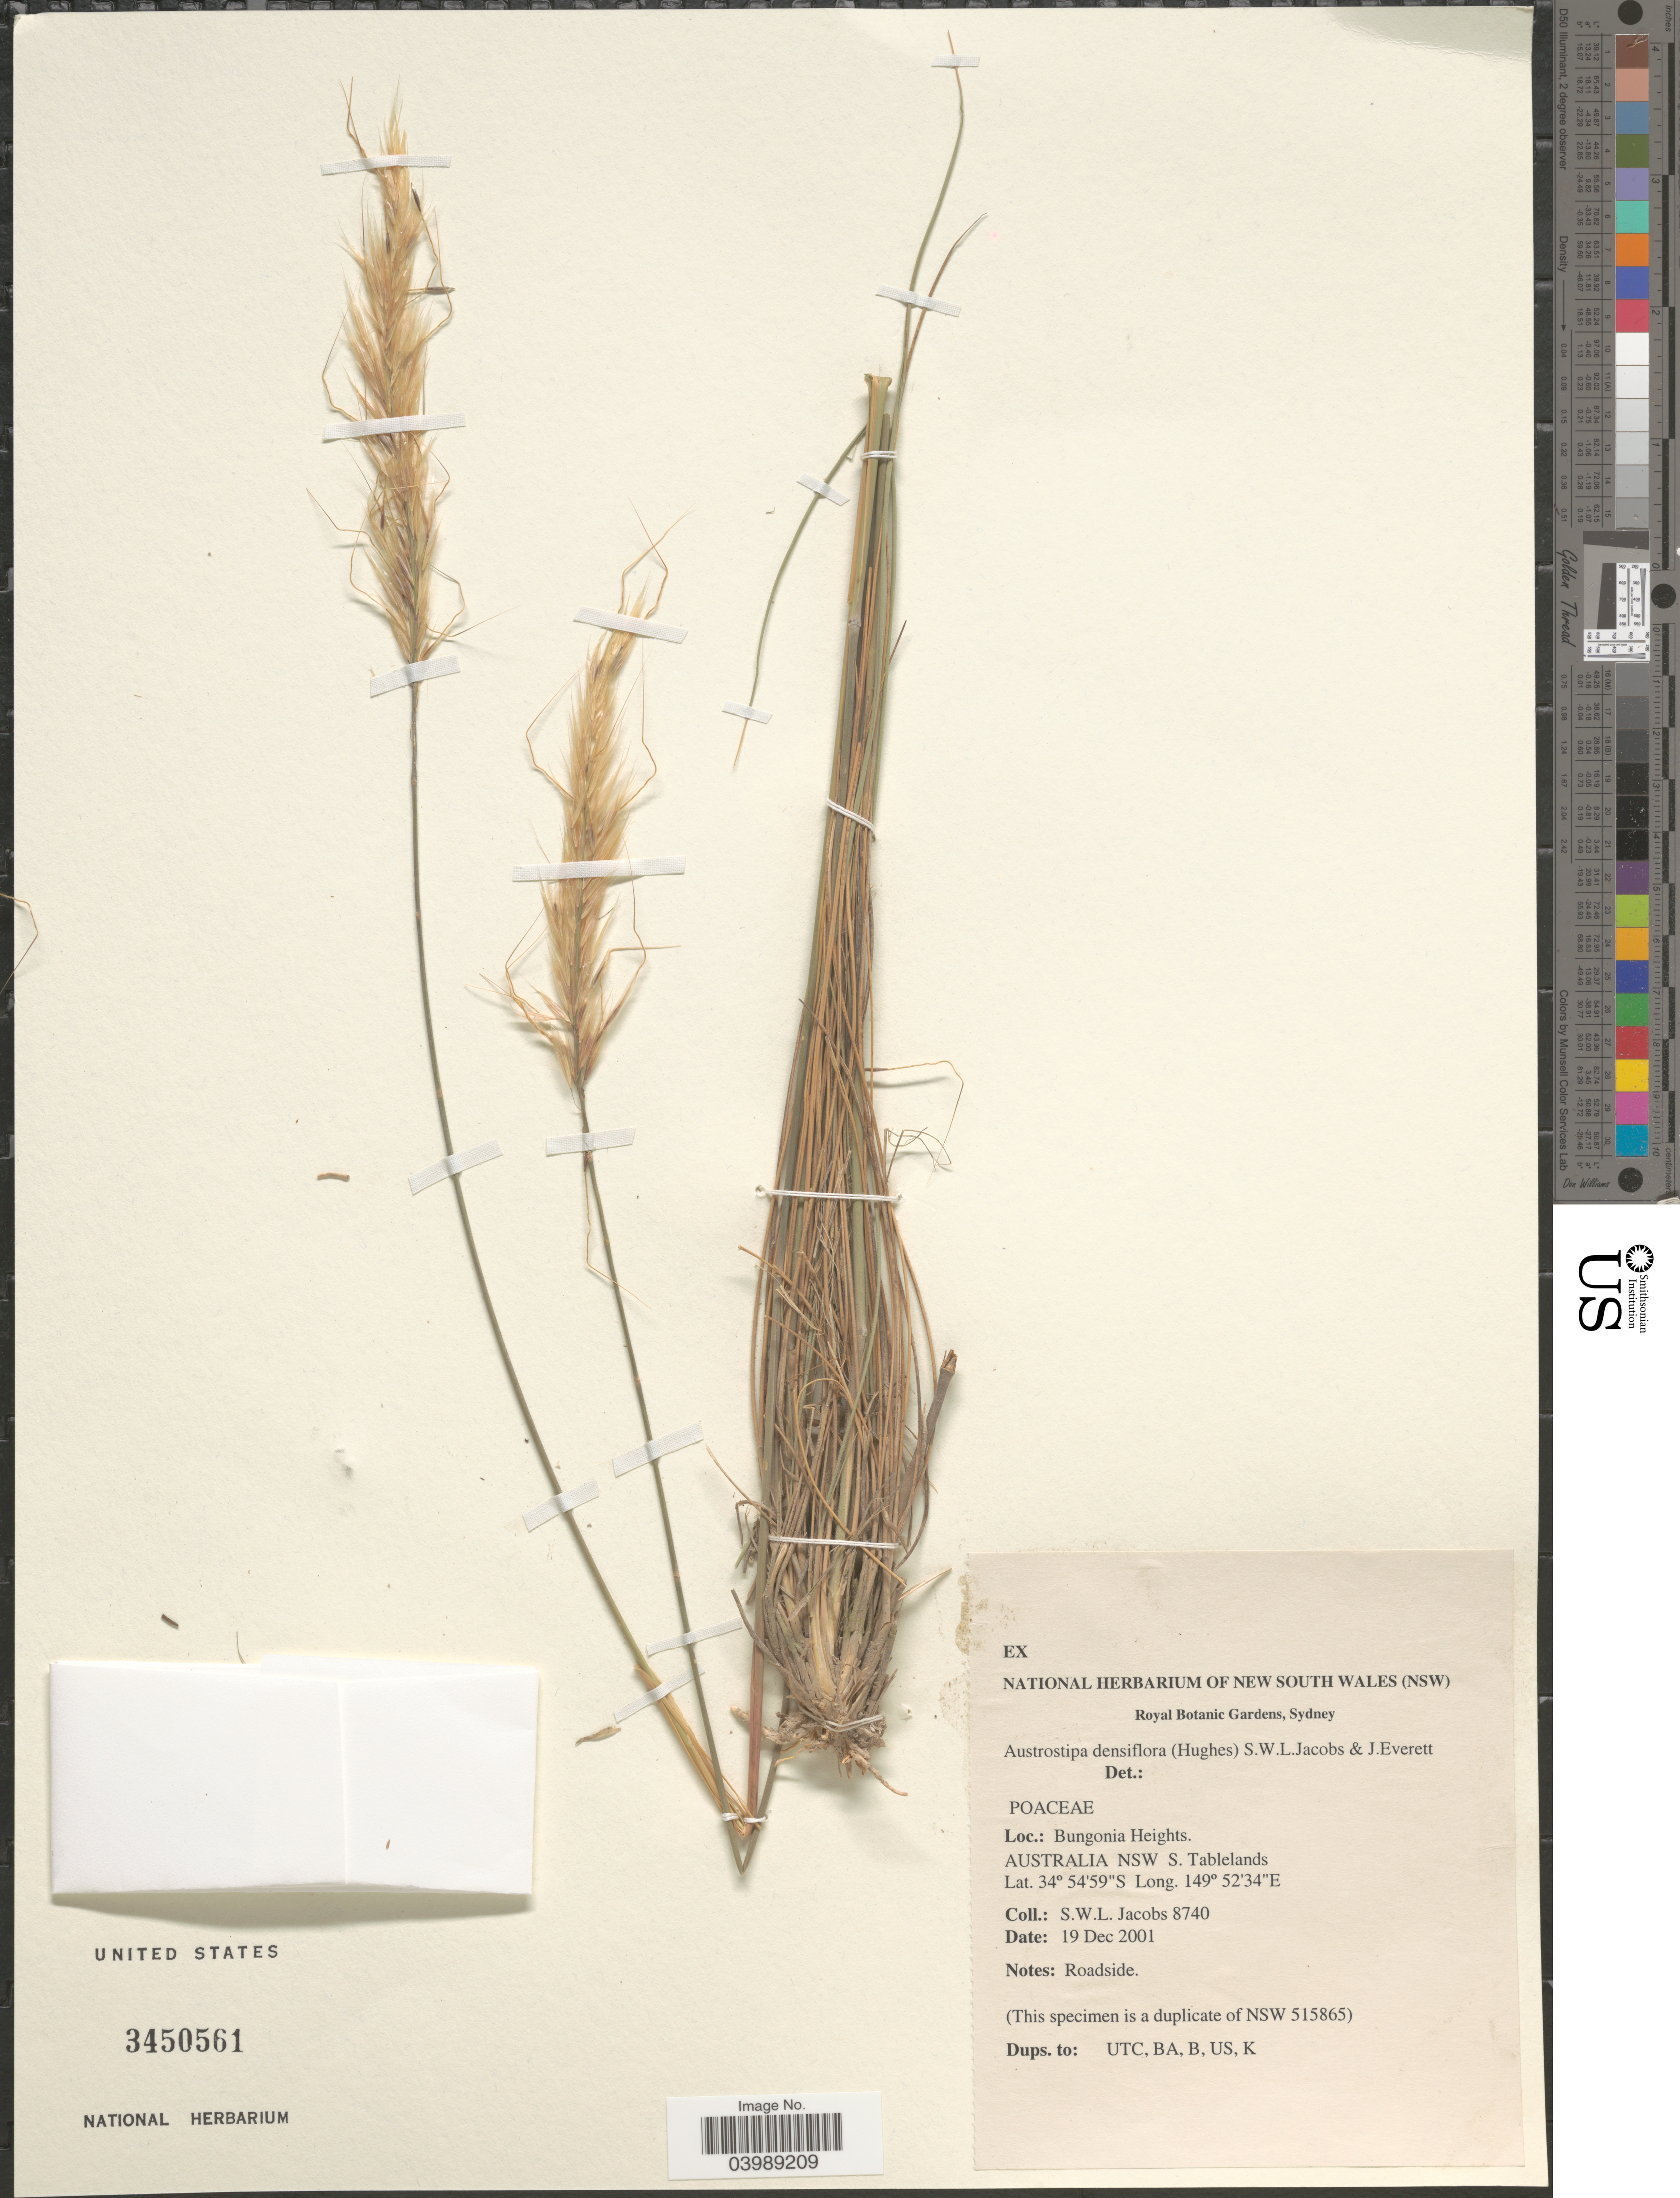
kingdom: Plantae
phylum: Tracheophyta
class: Liliopsida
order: Poales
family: Poaceae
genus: Austrostipa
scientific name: Austrostipa densiflora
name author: (Hughes) S.W.L. Jacobs & J. Everett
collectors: S. W. L. Jacobs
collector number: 8740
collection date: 2001-12-19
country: Australia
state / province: New South Wales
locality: Bungonia Heights. S. Tablelands.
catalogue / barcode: US 3450561